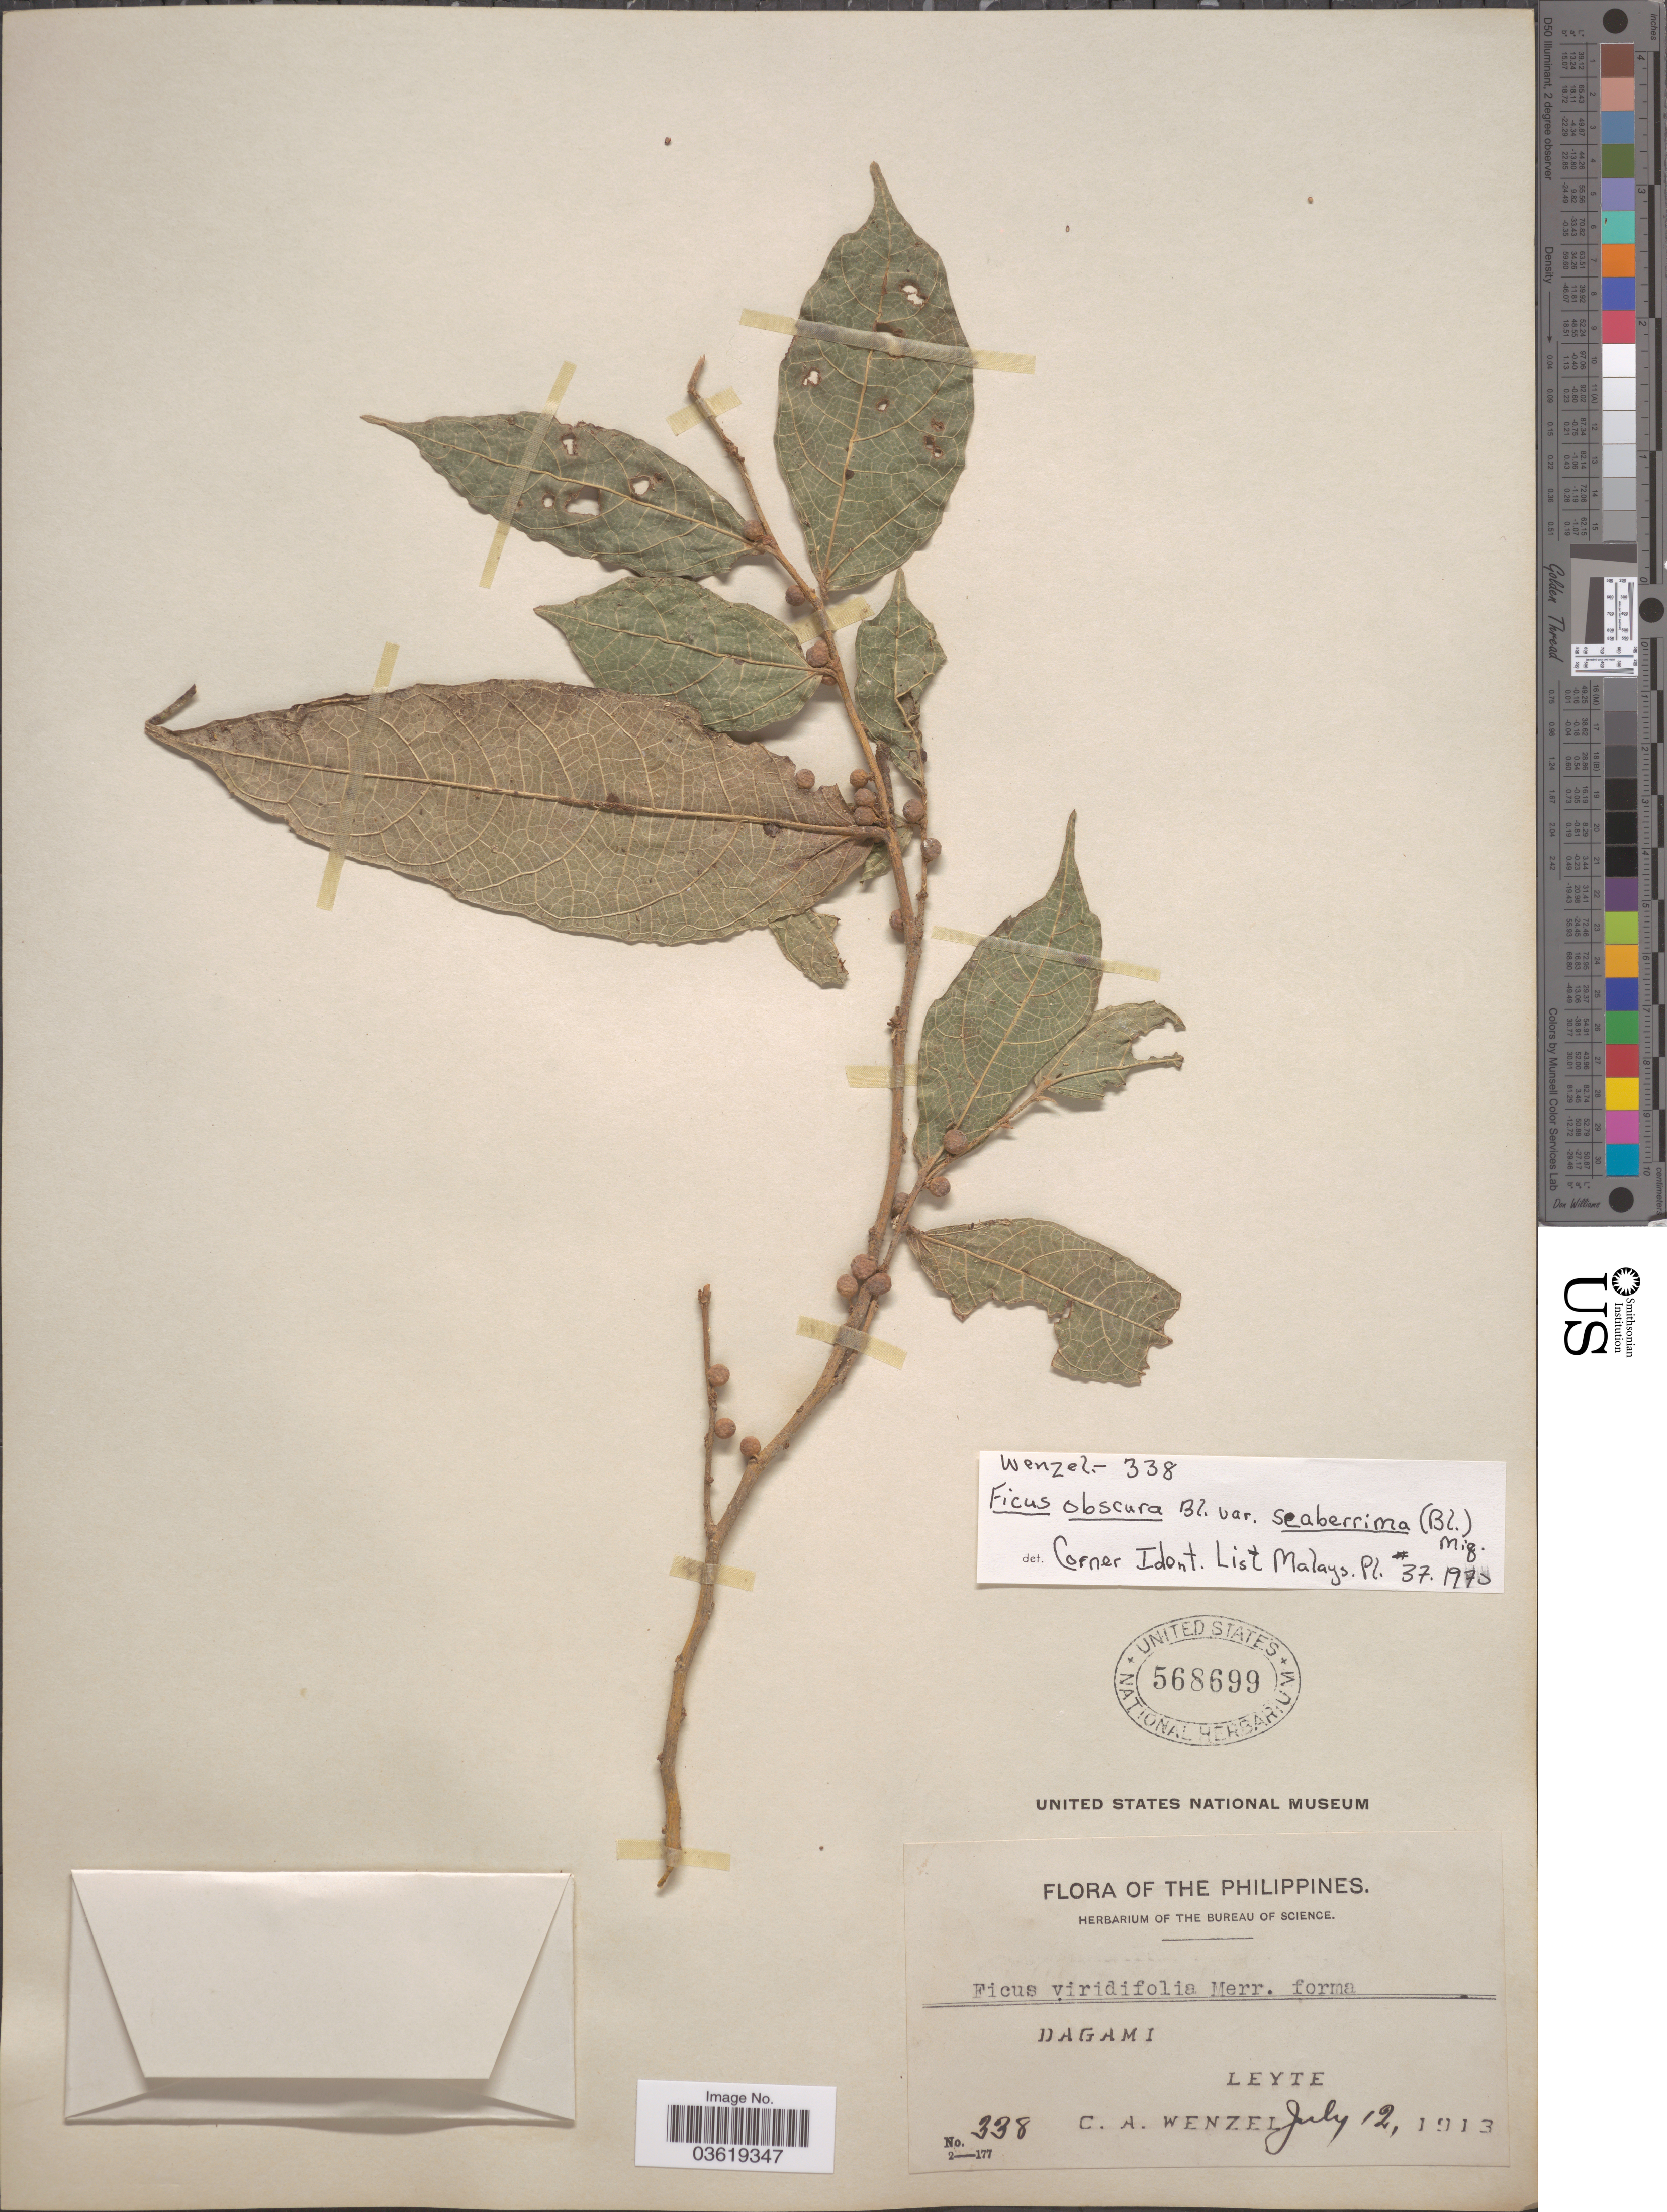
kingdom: Plantae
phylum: Tracheophyta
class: Magnoliopsida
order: Rosales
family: Moraceae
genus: Ficus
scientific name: Ficus scaberrima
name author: (Blume) Miq.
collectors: C. Wenzel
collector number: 338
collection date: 1913-07-12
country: Philippines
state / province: Eastern Visayas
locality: Dagami, Leyte.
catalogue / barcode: US 568699